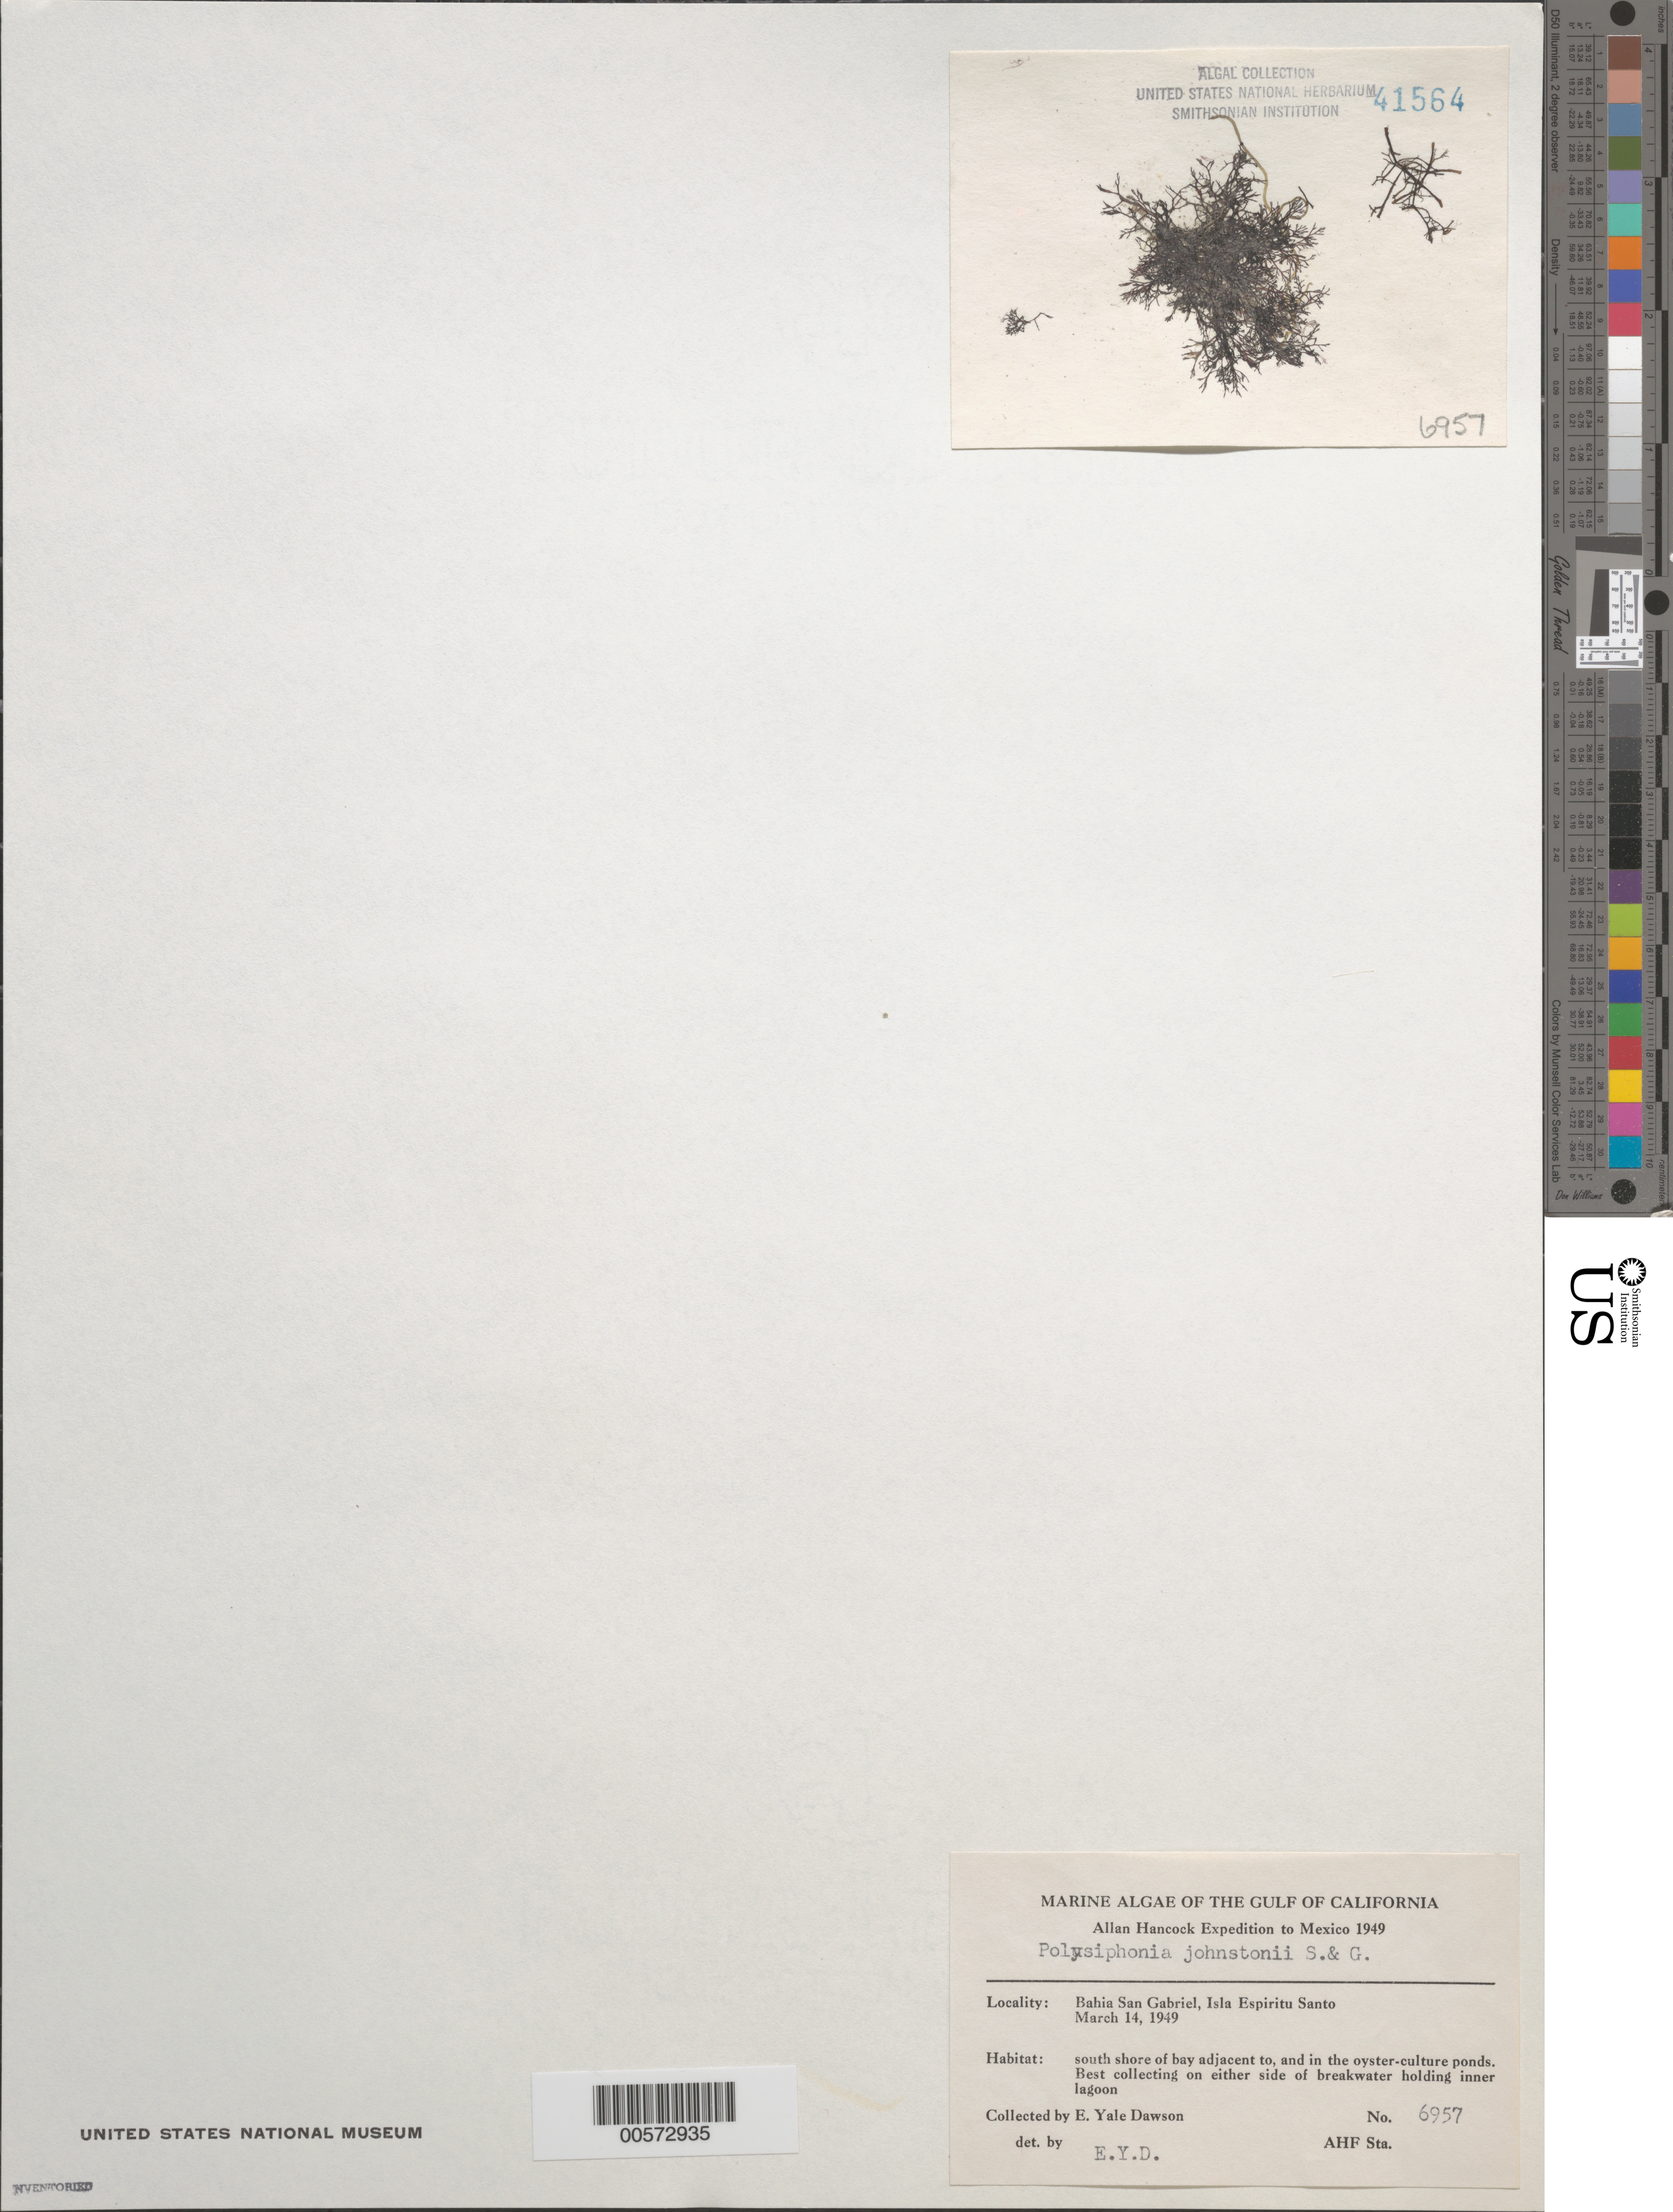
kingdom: Plantae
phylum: Rhodophyta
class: Florideophyceae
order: Ceramiales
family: Rhodomelaceae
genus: Melanothamnus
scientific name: Melanothamnus johnstonii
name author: (Setchell & N.L. Gardner) Diaz-Tapia & Maggs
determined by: Algae name updating Project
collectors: E. Y. Dawson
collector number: EYD 6957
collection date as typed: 14 Mar 1949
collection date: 1949-03-14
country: Mexico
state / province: Baja California Sur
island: Isla Espiritu Santo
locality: Bahia San Gabriel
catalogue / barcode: US 41564